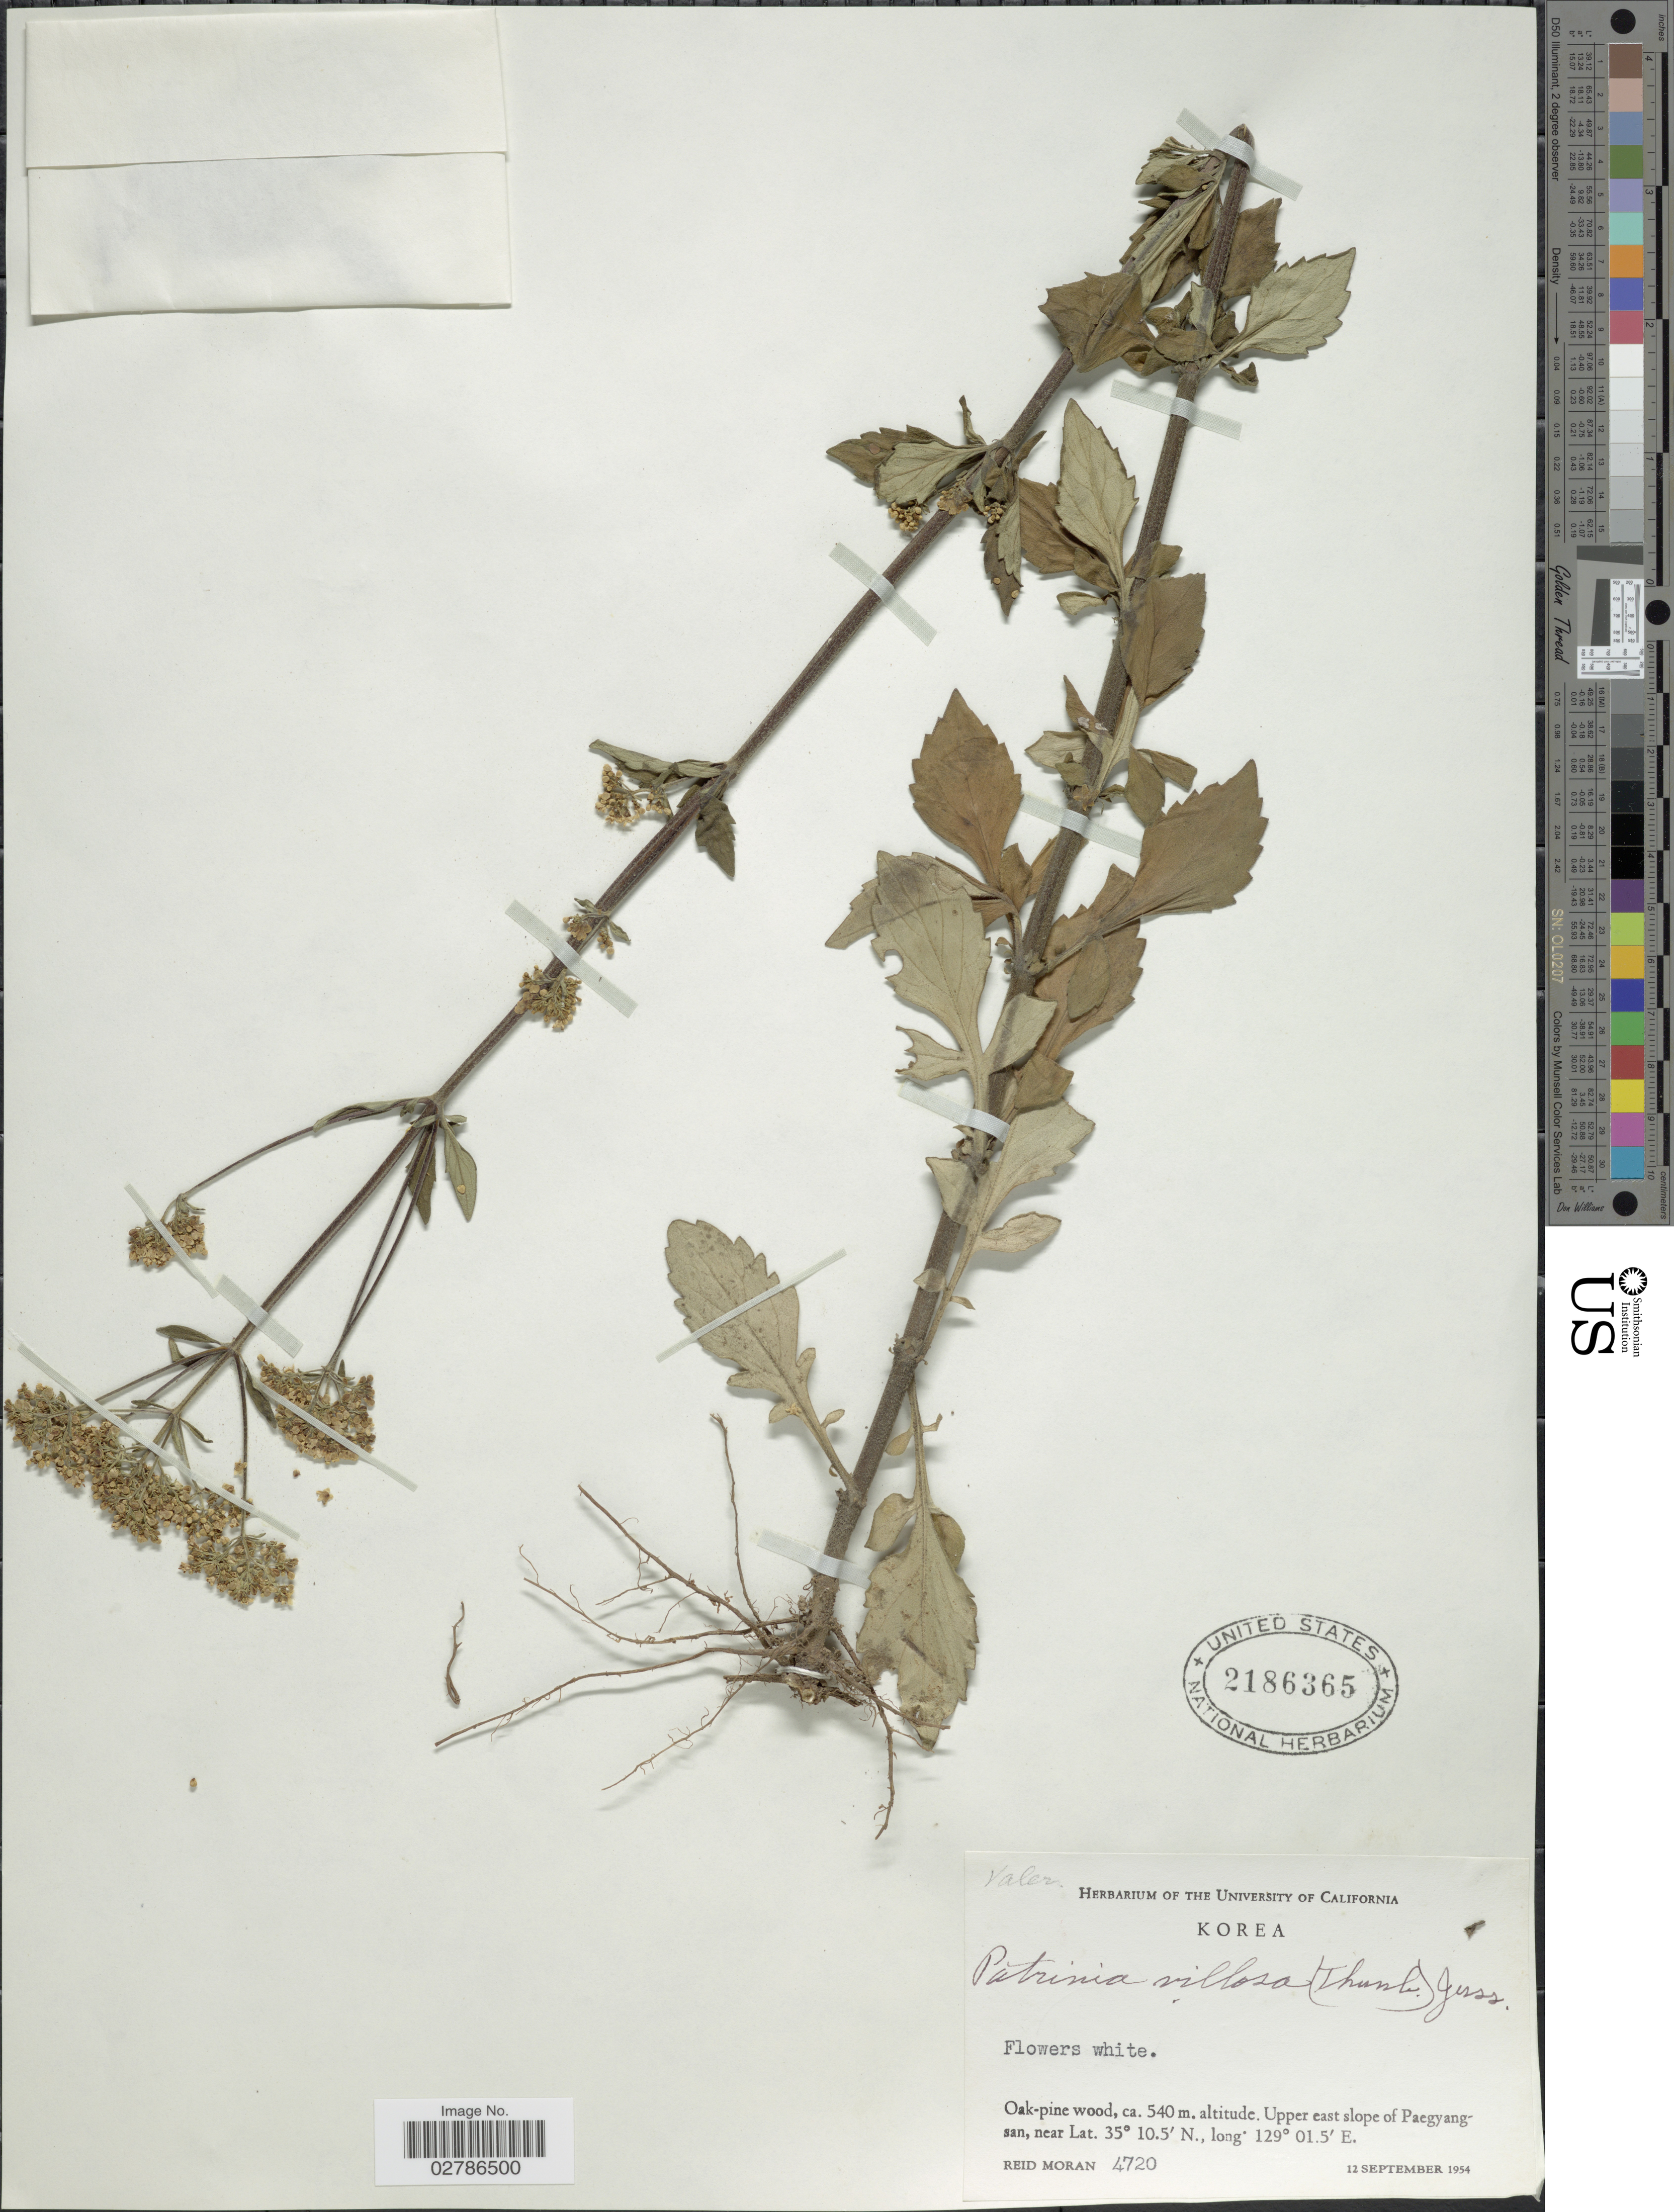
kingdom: Plantae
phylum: Tracheophyta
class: Magnoliopsida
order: Dipsacales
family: Caprifoliaceae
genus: Patrinia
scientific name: Patrinia villosa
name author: (Thunb.) Dufr.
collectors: R. V. Moran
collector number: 4720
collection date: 1954-09-12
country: South Korea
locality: Upper east slope of Paegyangsan.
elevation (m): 540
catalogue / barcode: US 2186365